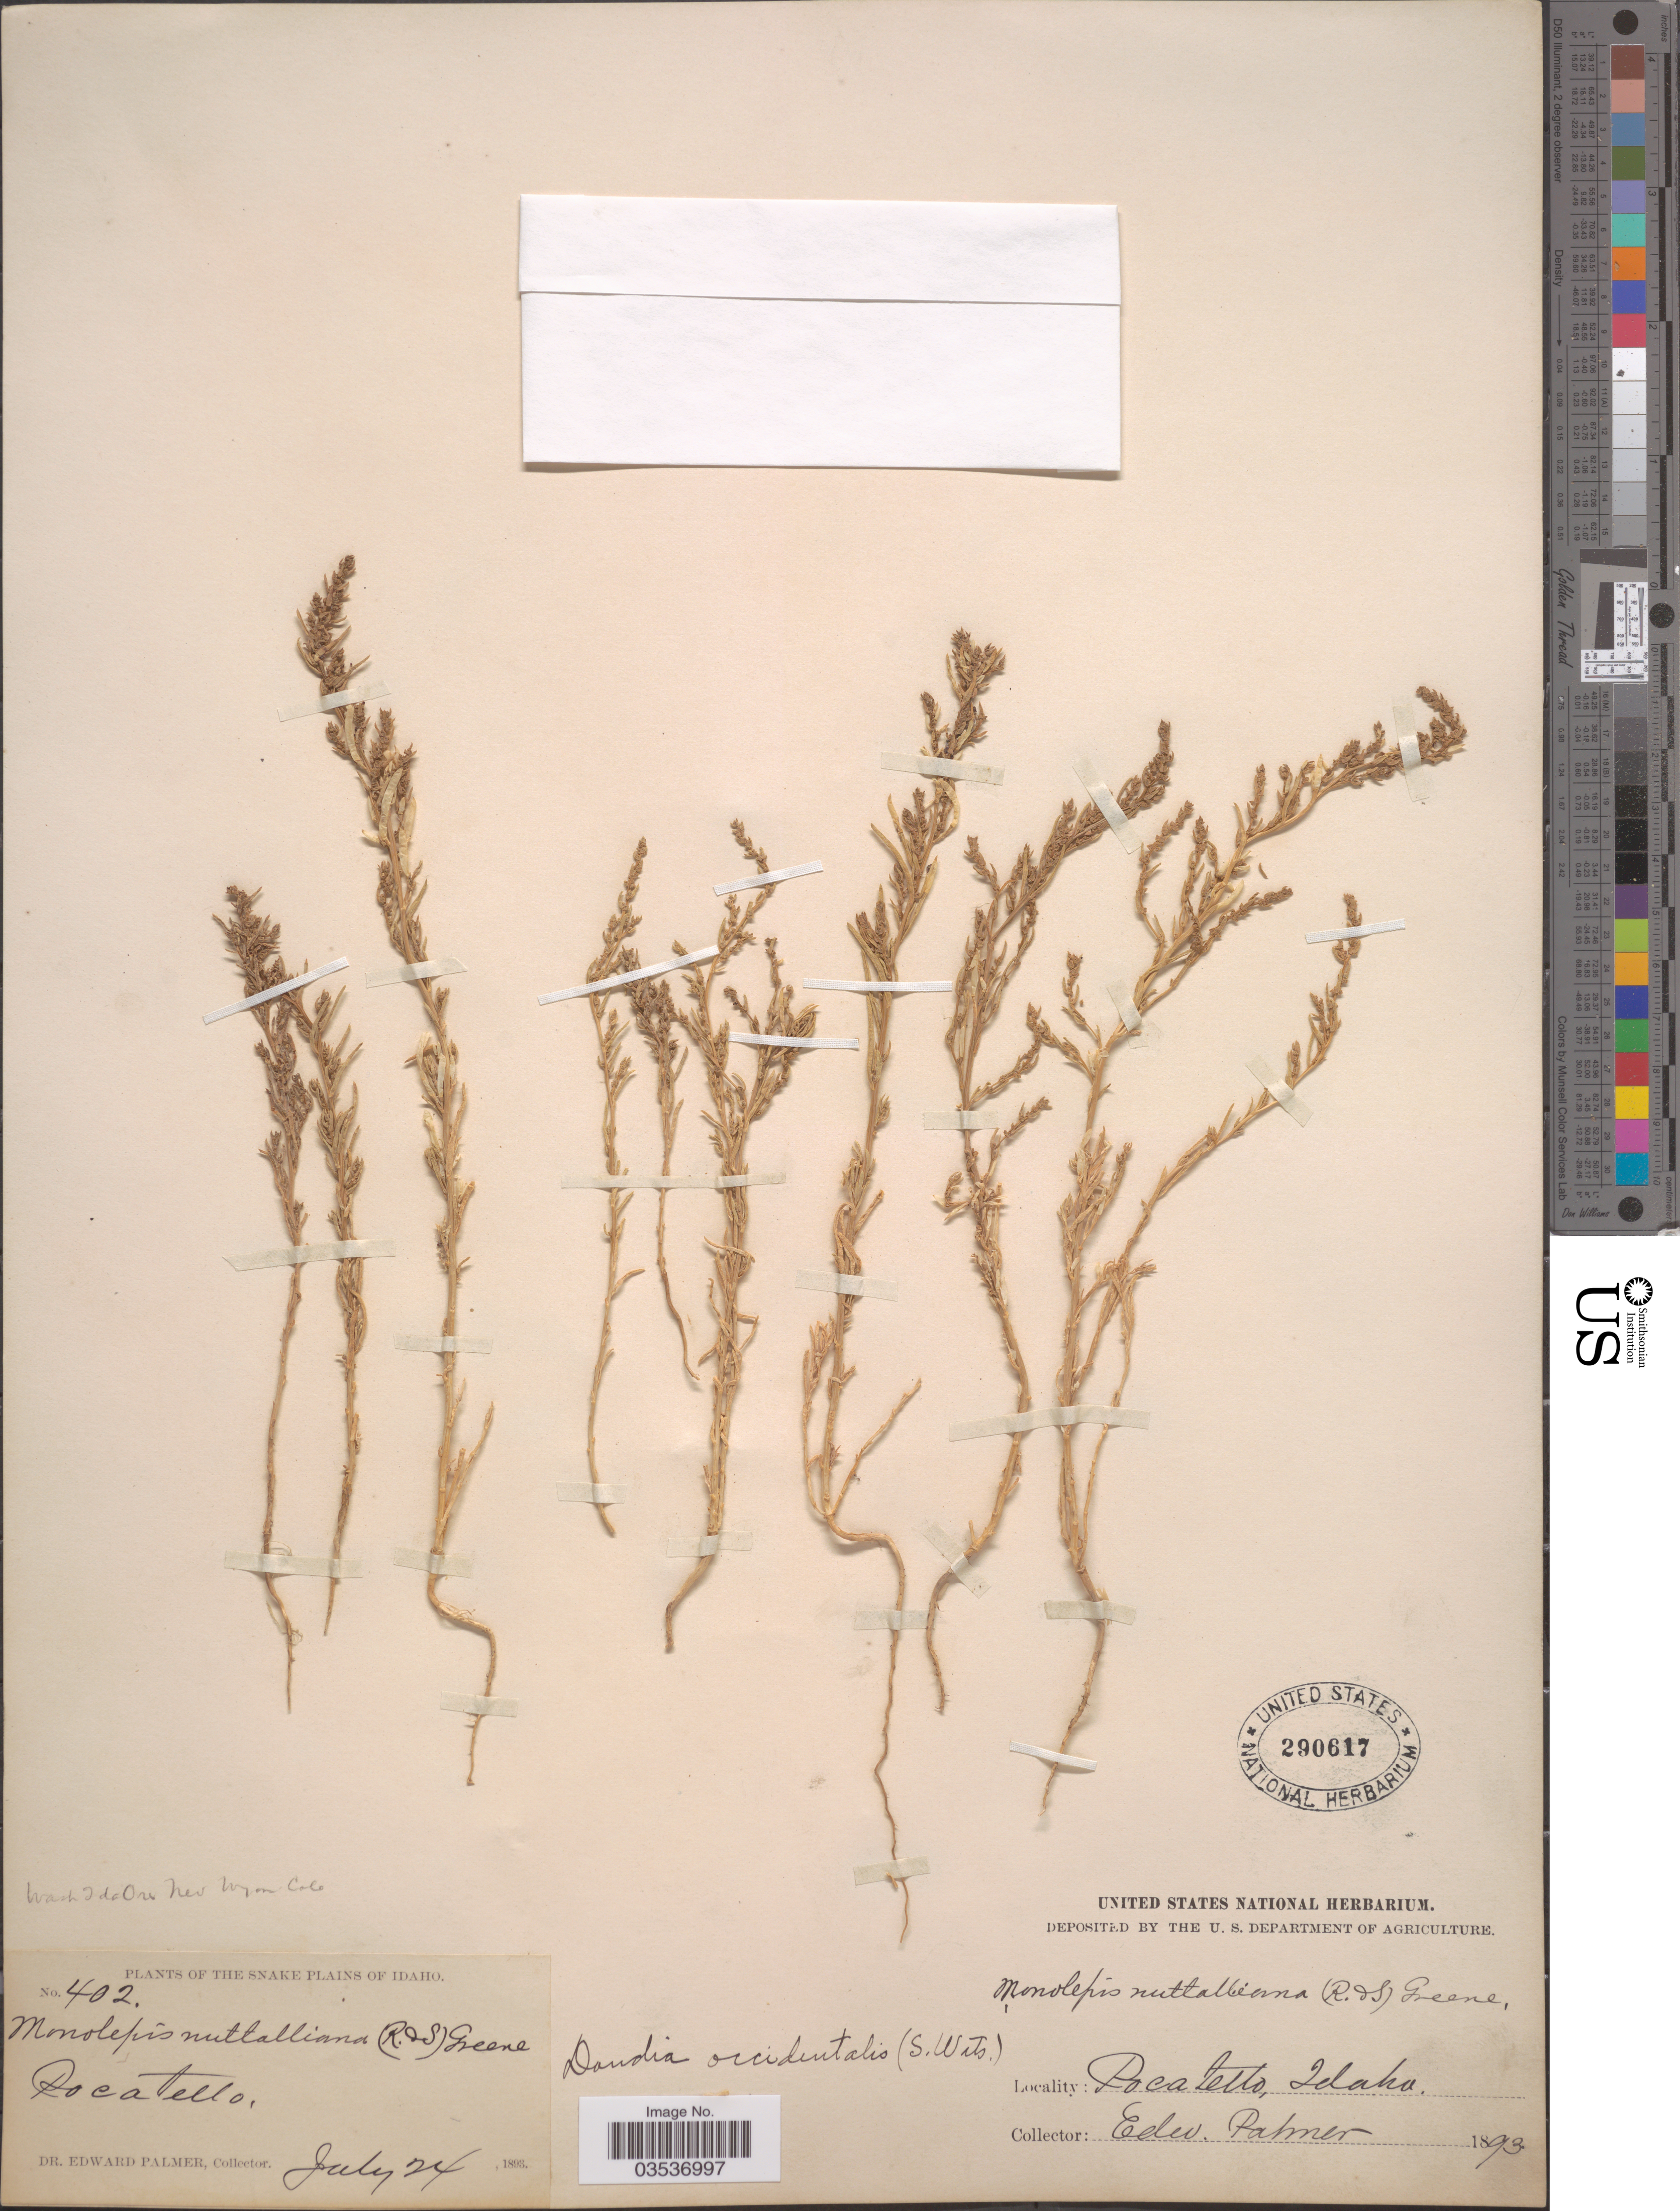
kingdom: Plantae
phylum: Tracheophyta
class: Magnoliopsida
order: Caryophyllales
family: Amaranthaceae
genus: Suaeda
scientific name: Suaeda occidentalis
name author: (S. Watson) S. Watson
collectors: E. Palmer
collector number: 402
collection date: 1893-07-24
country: United States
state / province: Idaho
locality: Snake Plains of Idaho. Pocatello.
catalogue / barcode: US 290617